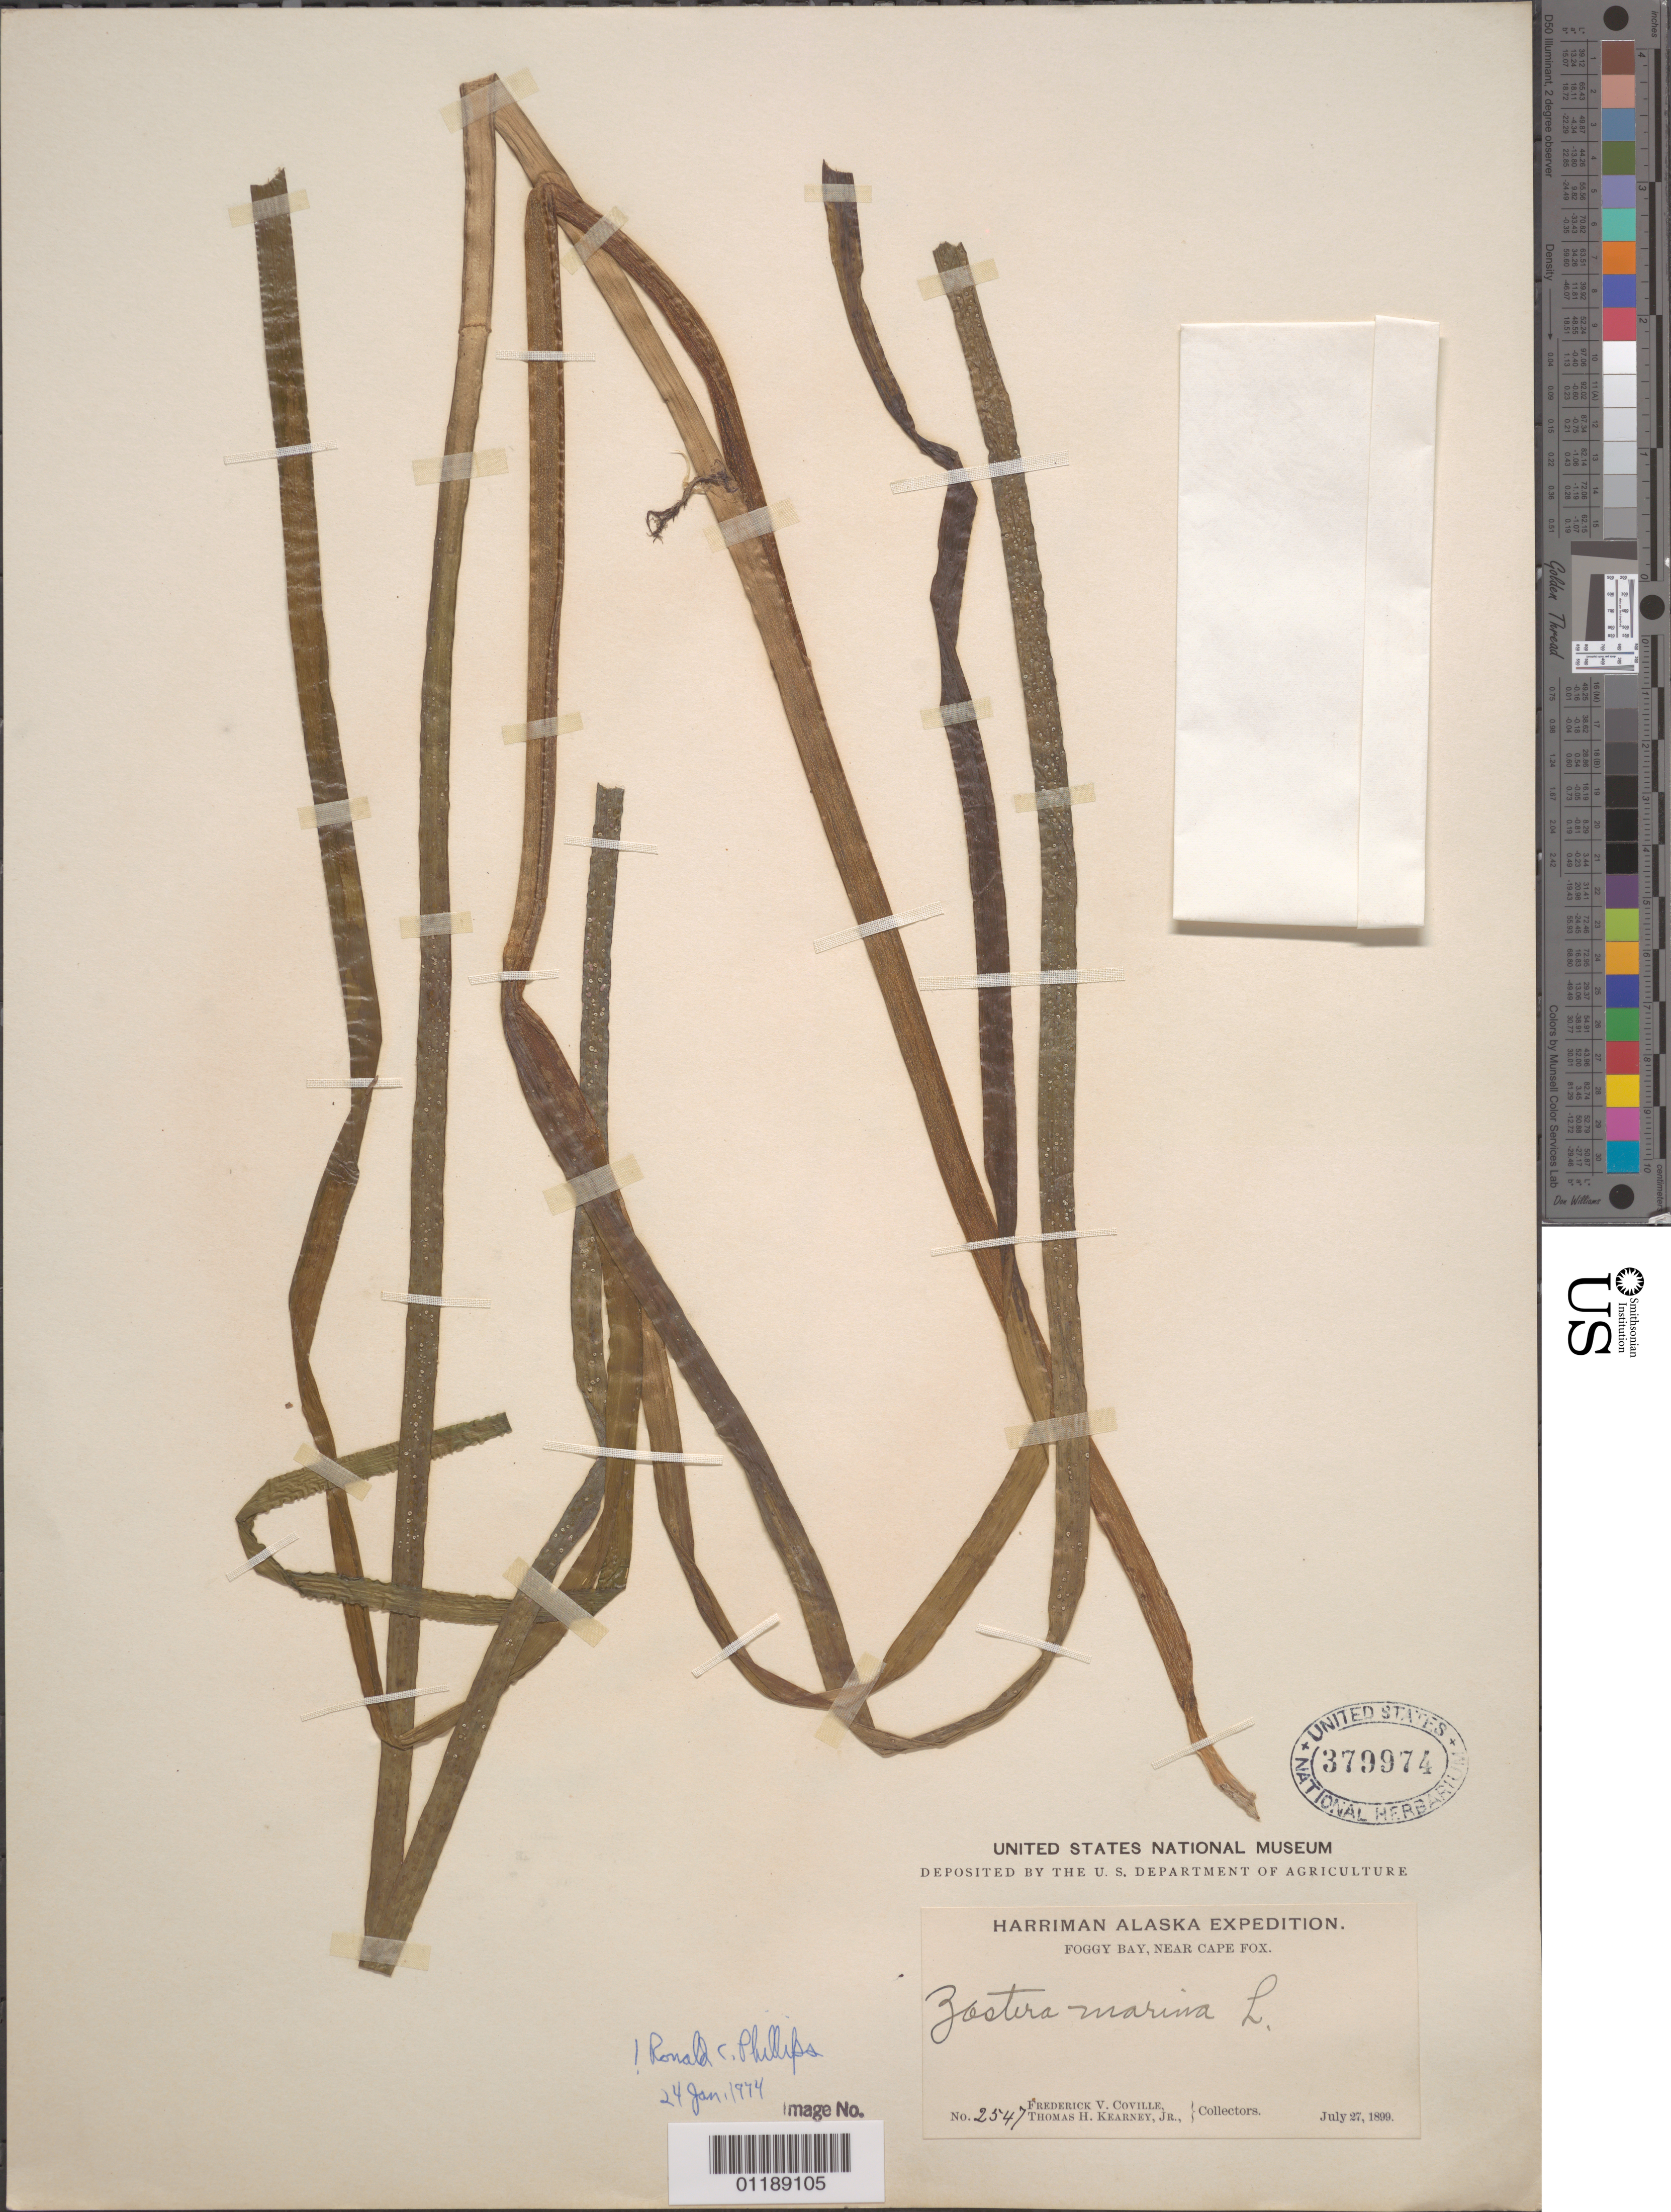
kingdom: Plantae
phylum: Tracheophyta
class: Liliopsida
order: Alismatales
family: Zosteraceae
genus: Zostera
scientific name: Zostera marina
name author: L.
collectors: F. V. Coville & T. H. Kearney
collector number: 2547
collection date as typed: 27 Jul 1899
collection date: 1899-07-27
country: United States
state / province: Alaska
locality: Foggy Bay, near Cape Fox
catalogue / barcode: US 379974